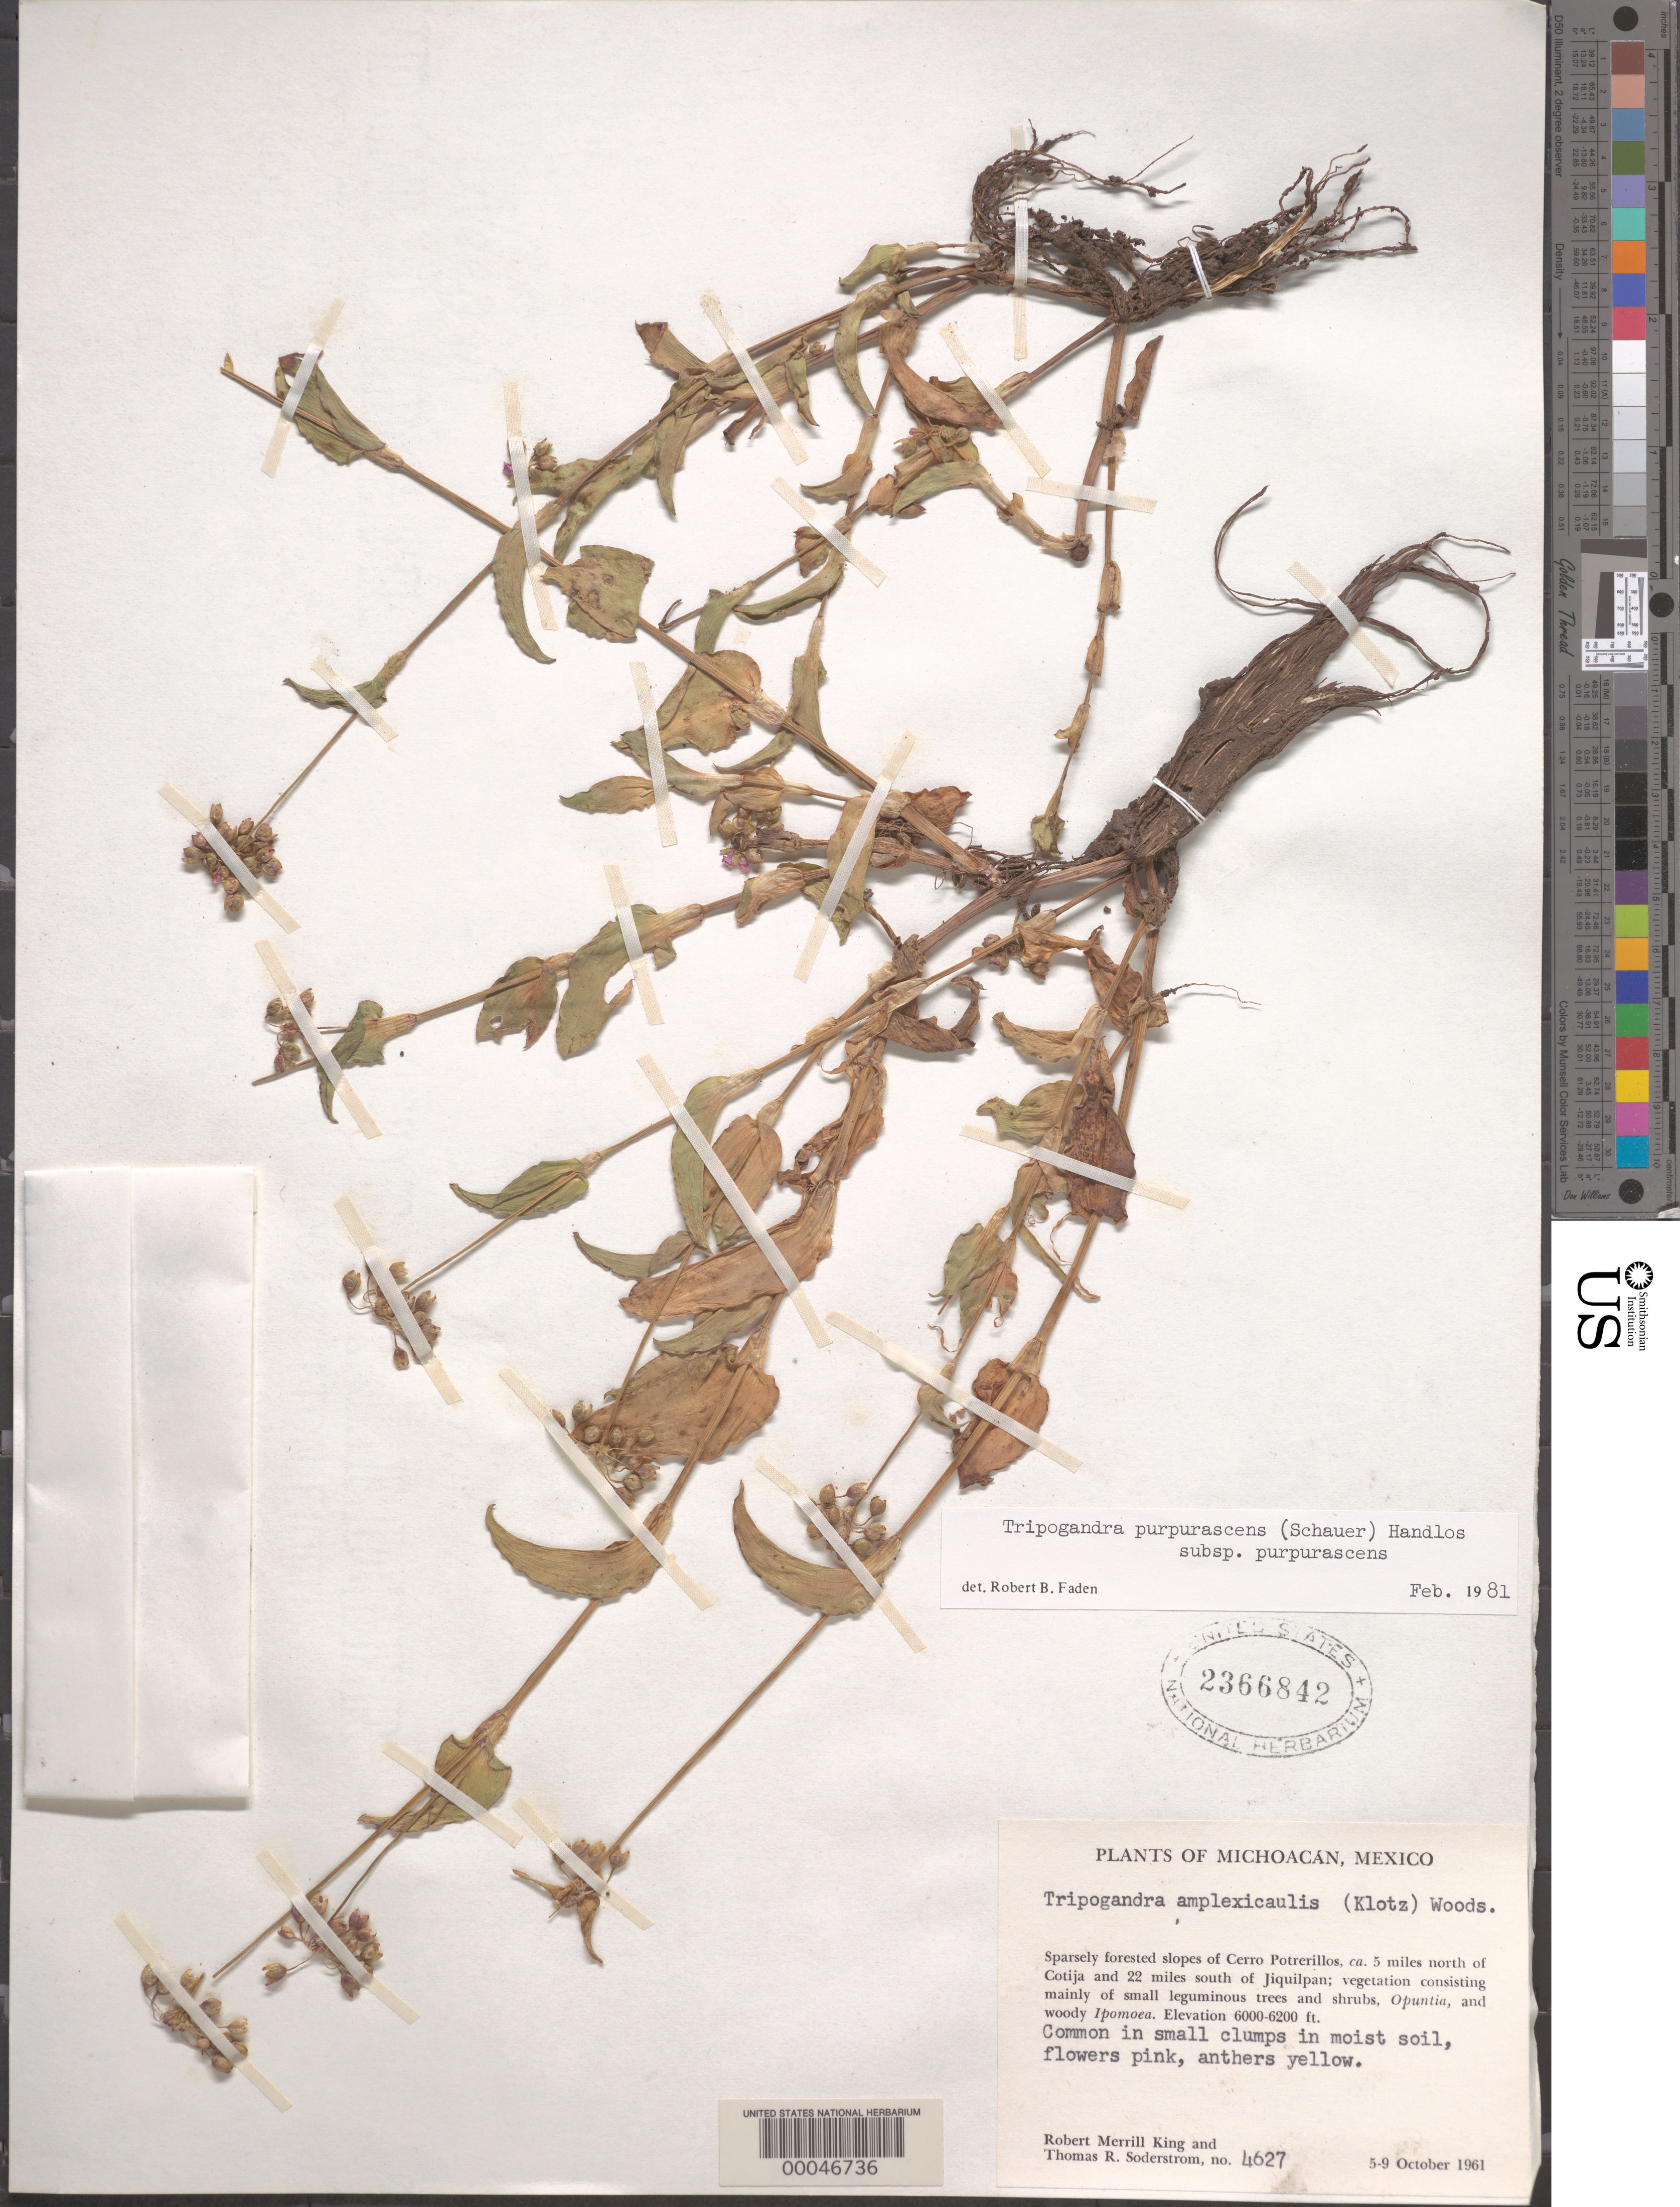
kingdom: Plantae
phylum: Tracheophyta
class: Liliopsida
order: Commelinales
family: Commelinaceae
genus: Tripogandra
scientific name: Tripogandra purpurascens subsp. purpurascens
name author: (S. Schauer) Handlos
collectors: R. M. King & T. R. Soderstrom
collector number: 4627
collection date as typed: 05 Oct 1961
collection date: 1961-10-05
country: Mexico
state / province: Michoacán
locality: Cerro Potrerillos, N of Cotija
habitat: Moist soil, sparsely forested slopes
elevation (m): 1830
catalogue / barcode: US 2366842